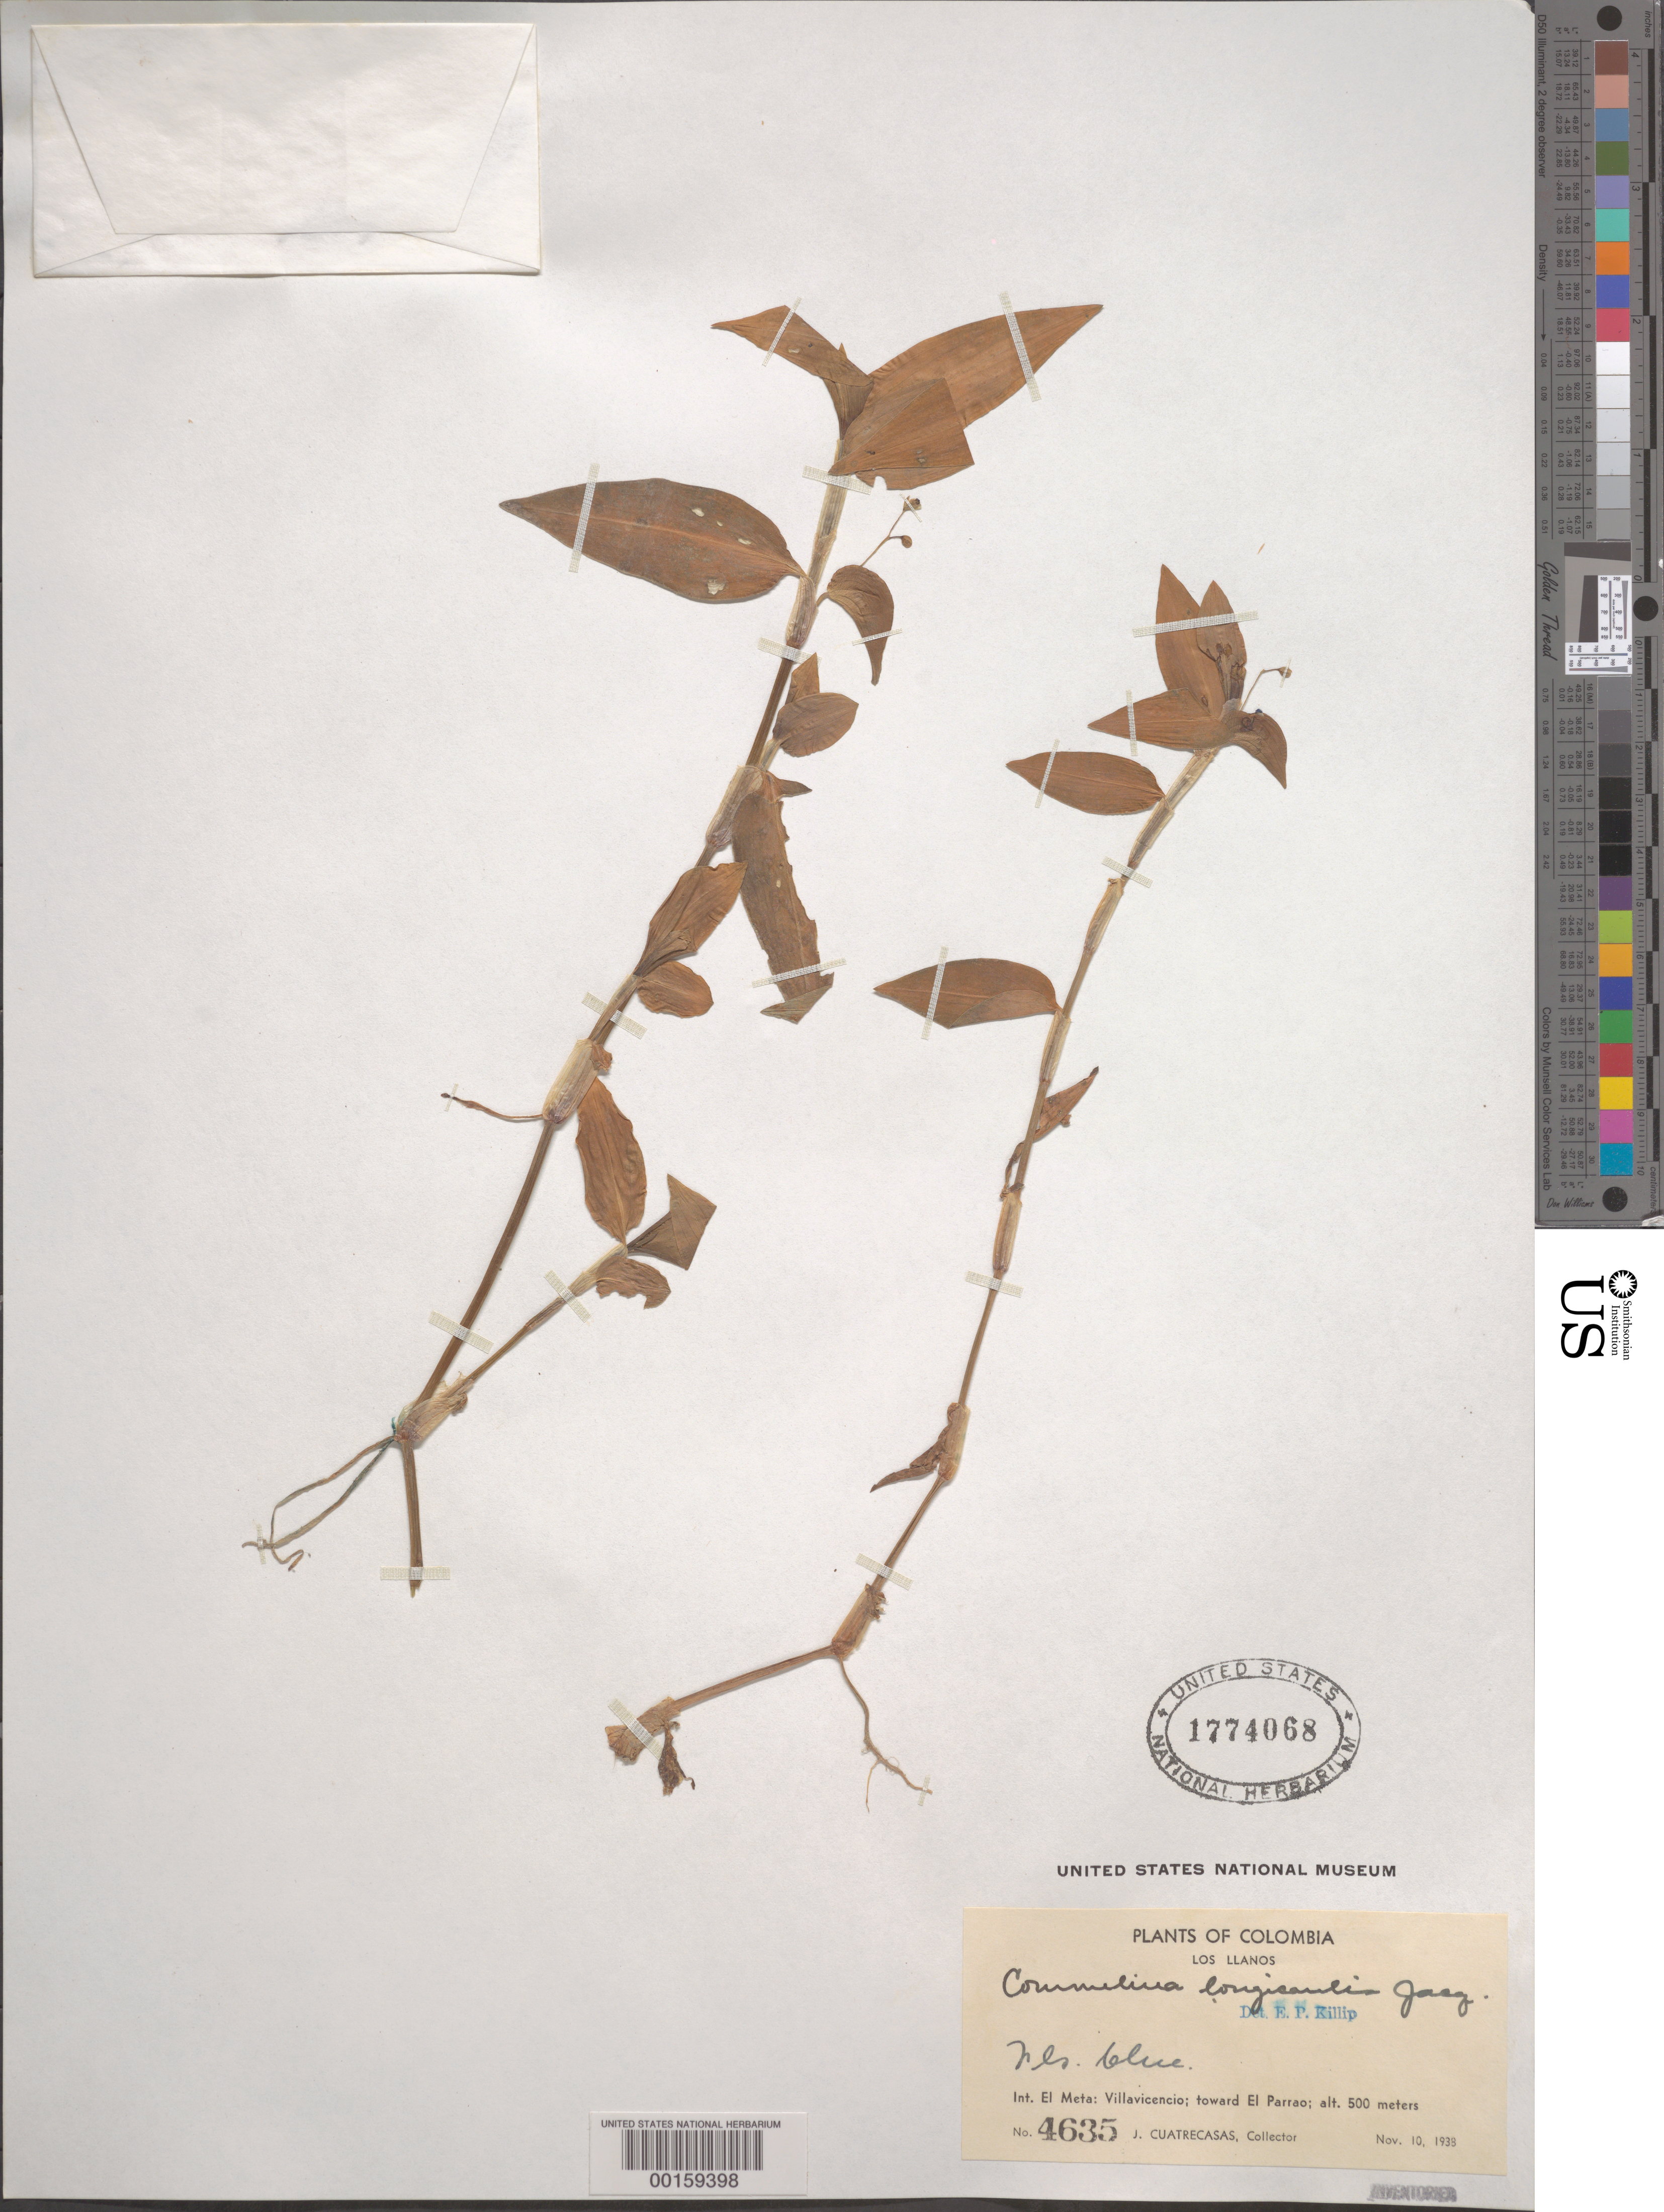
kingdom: Plantae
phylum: Tracheophyta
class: Liliopsida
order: Commelinales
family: Commelinaceae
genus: Commelina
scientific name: Commelina diffusa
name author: Burm. f.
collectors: J. Cuatrecasas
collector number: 4635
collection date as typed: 10 Nov 1938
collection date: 1938-11-10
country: Colombia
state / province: Meta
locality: Villa Vicencia, los Llanos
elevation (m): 500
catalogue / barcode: US 1774068